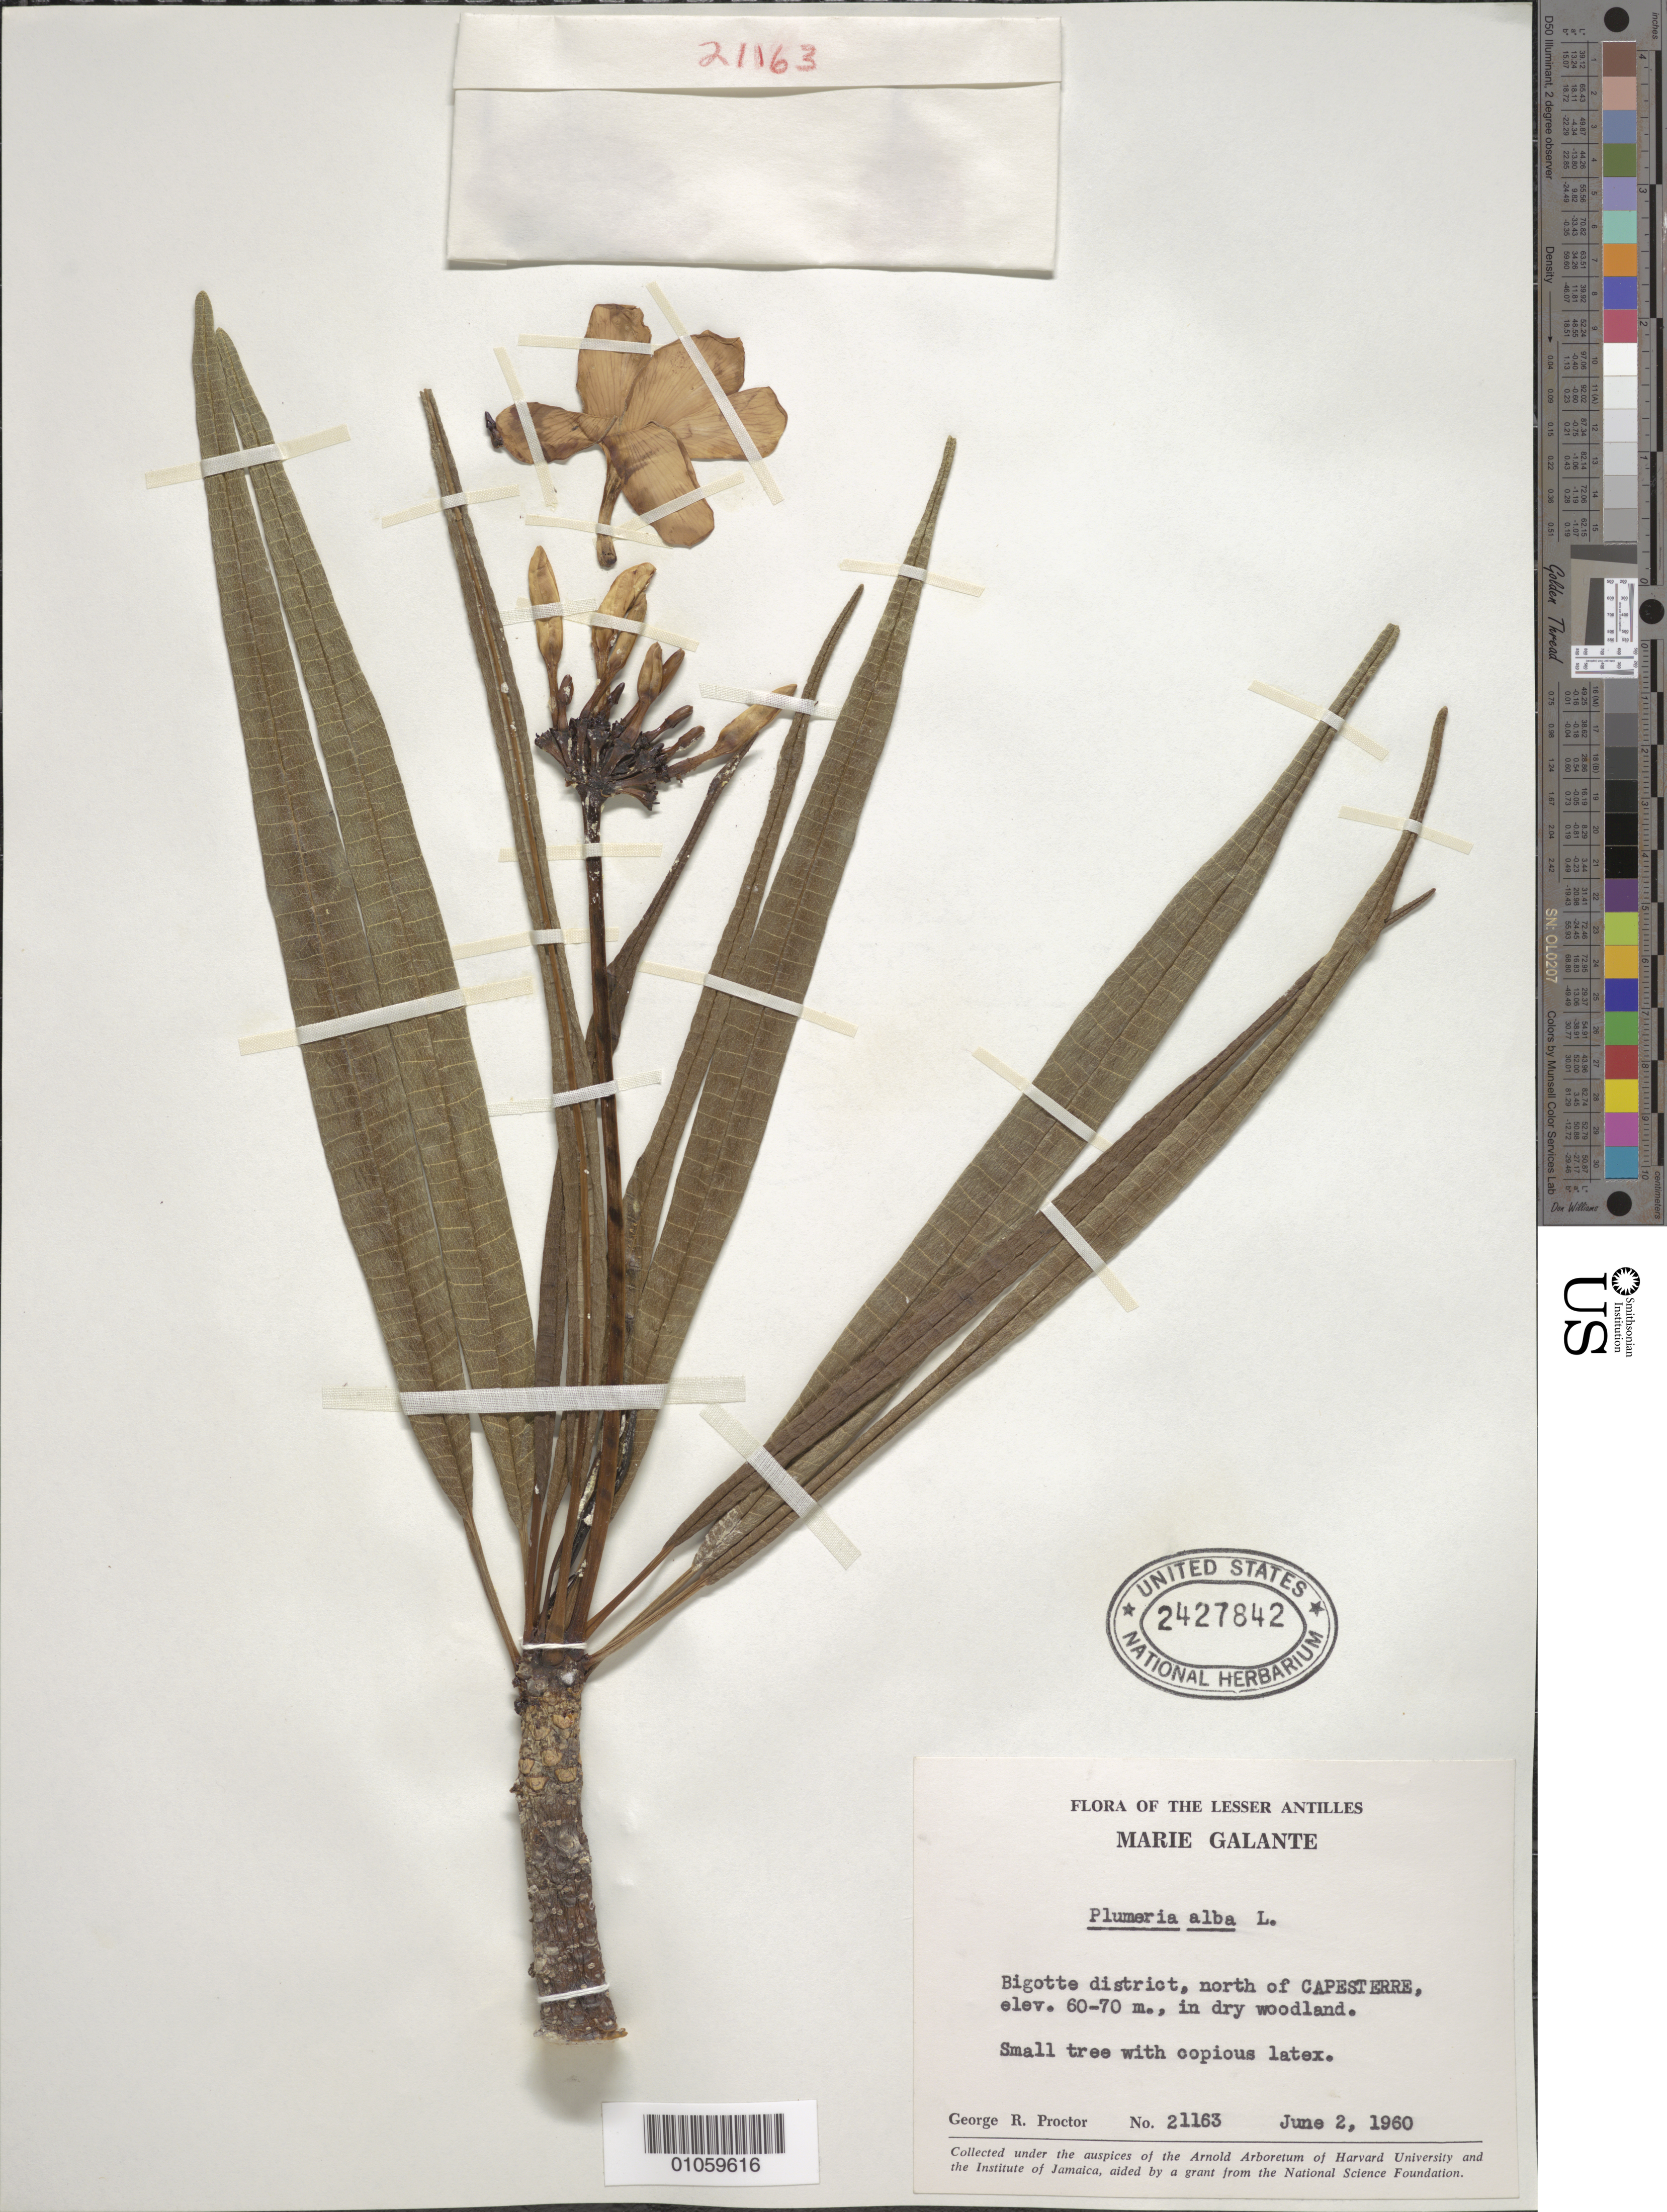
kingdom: Plantae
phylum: Tracheophyta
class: Magnoliopsida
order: Gentianales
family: Apocynaceae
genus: Plumeria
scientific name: Plumeria alba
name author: L.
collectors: G. R. Proctor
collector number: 21163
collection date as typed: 02 Jun 1960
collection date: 1960-06-02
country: Guadeloupe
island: Marie Galante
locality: Bigotte district, north of Capesterre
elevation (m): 60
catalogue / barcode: US 2427842